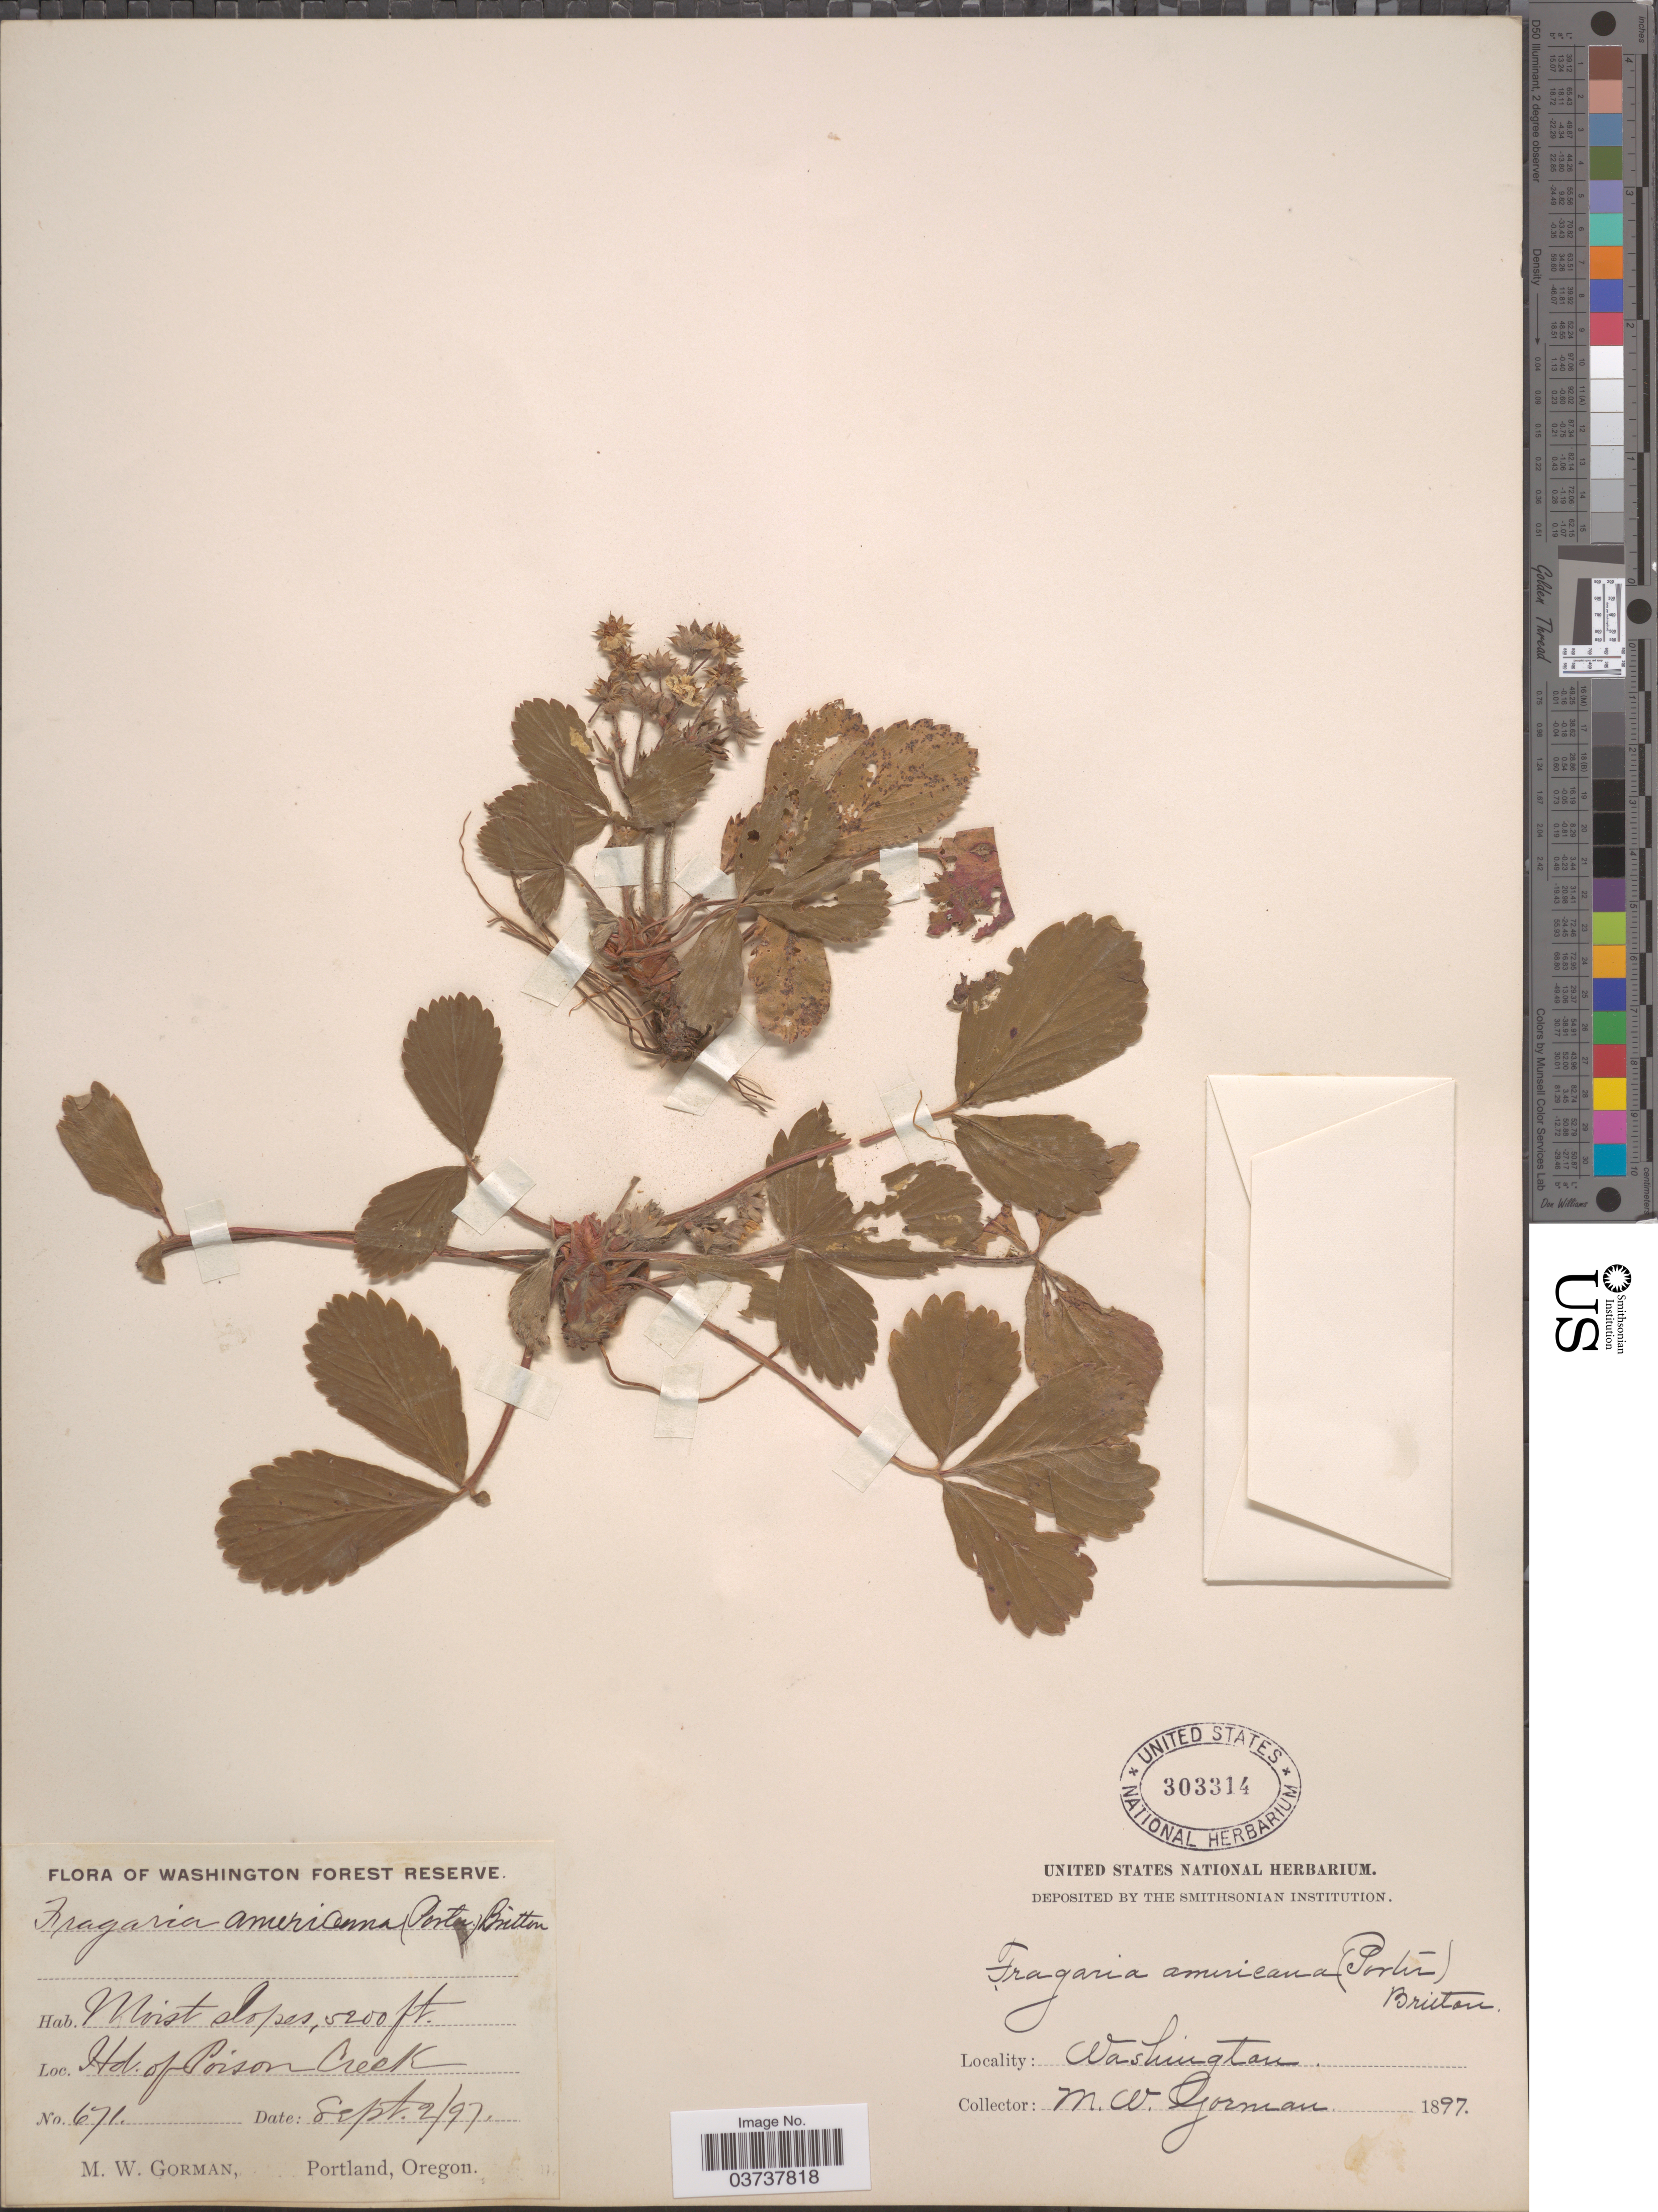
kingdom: Plantae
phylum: Tracheophyta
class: Magnoliopsida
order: Rosales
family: Rosaceae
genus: Fragaria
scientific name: Fragaria virginiana subsp. platypetala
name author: (Rydb.) Staudt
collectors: M. W. Gorman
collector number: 671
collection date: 1897-09-02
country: United States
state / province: Washington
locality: Washington Forest Reserve. Hd. of Poison Creek.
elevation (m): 1585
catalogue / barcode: US 303314